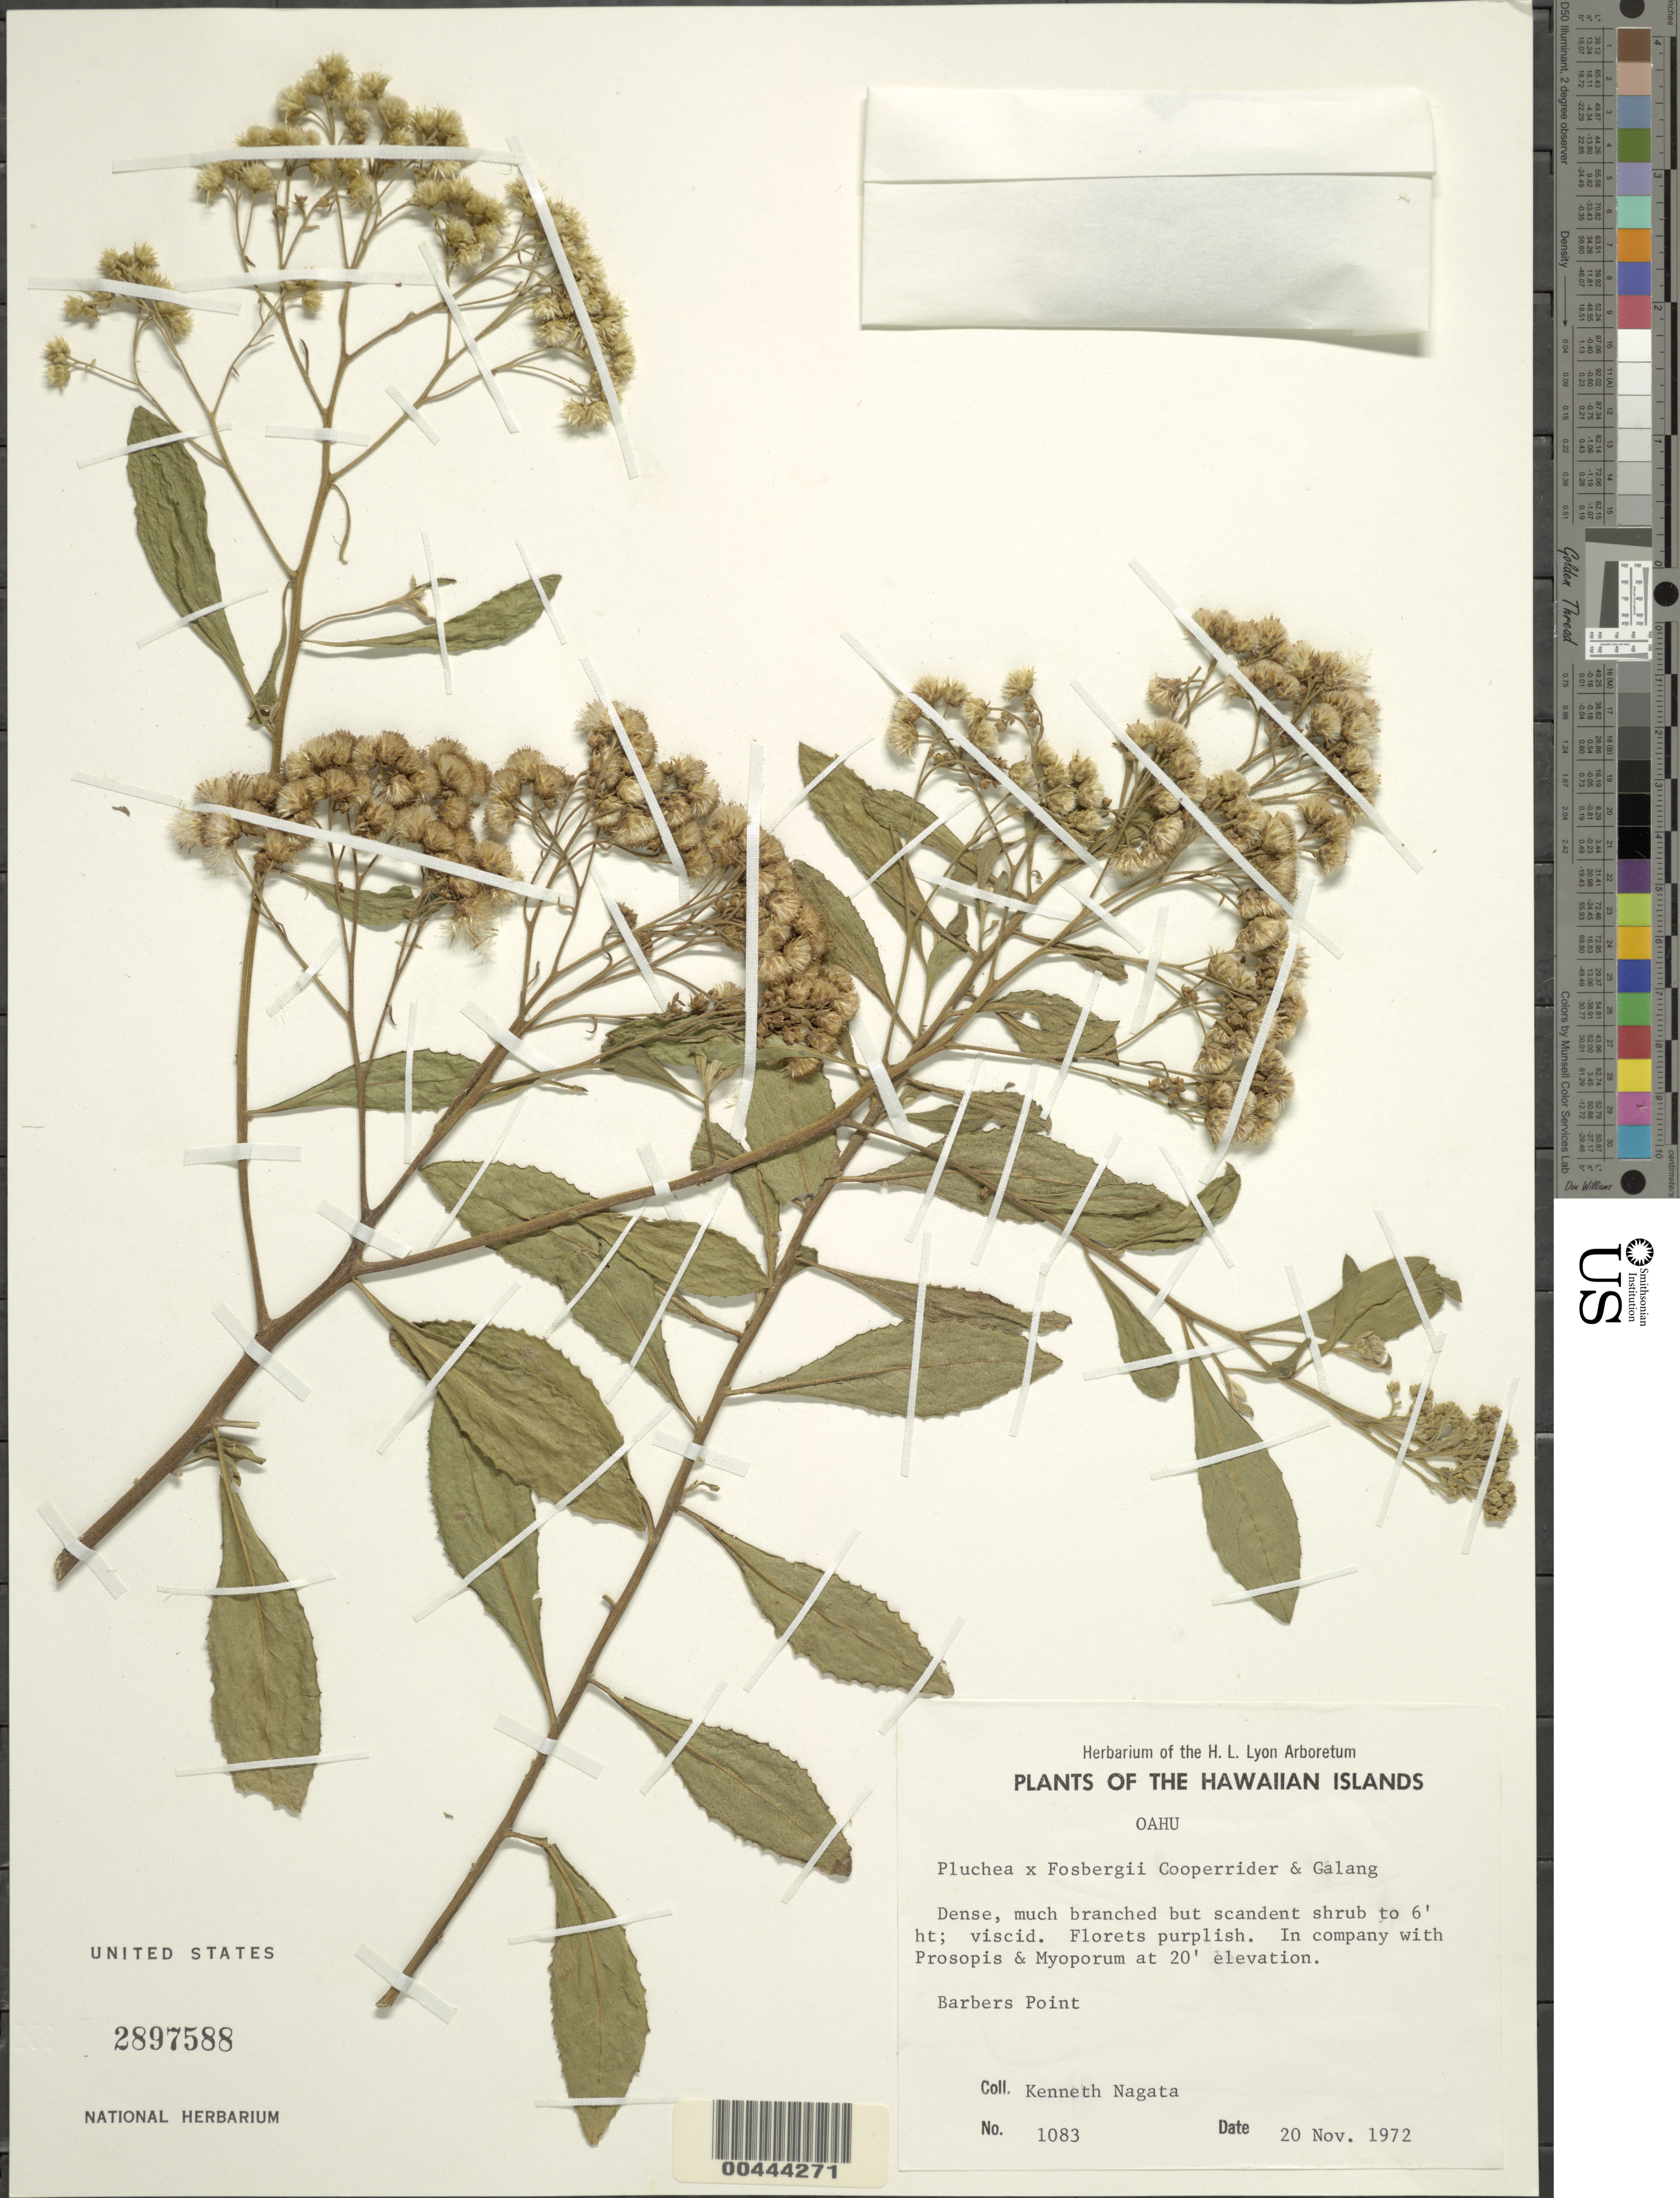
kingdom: Plantae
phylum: Tracheophyta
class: Magnoliopsida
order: Asterales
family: Asteraceae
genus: Pluchea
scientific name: Pluchea x fosbergii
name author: Cooperr. & Galang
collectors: K. Nagata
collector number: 1083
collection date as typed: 29 Nov 1972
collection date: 1972-11-29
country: United States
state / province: Hawaii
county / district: Honolulu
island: Oahu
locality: Barbers Point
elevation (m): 6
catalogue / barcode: US 2897588